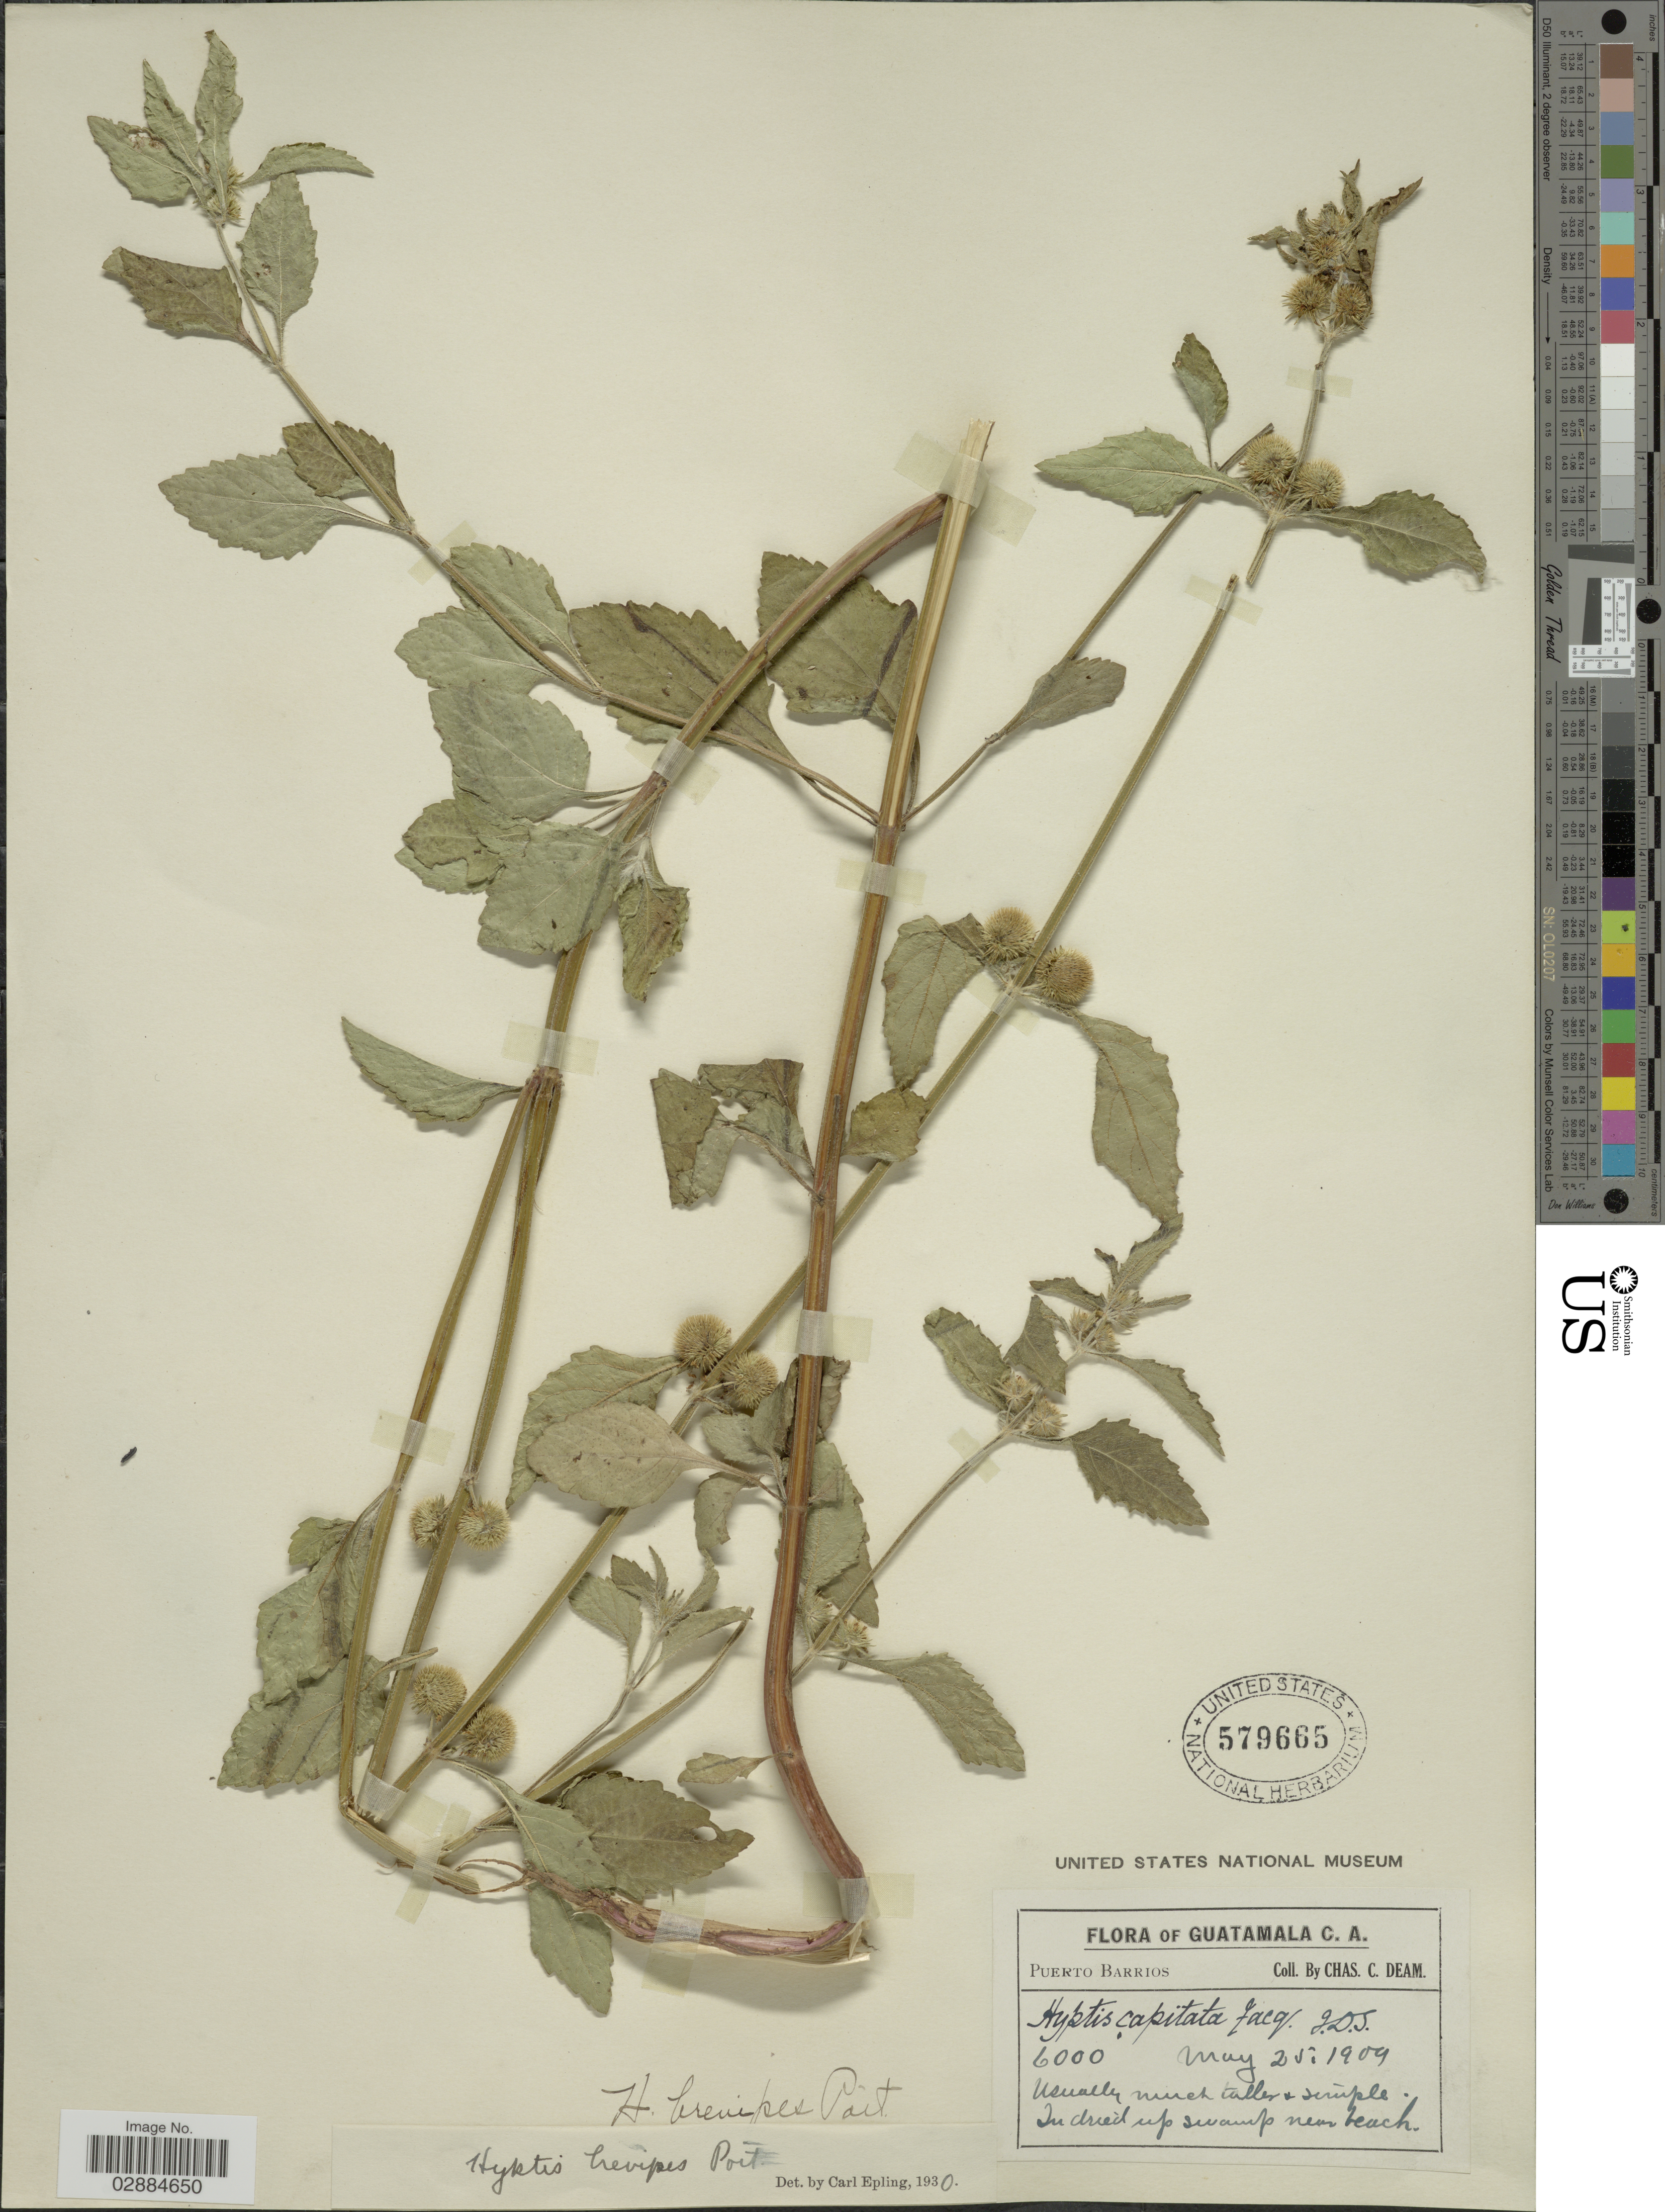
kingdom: Plantae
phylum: Tracheophyta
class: Magnoliopsida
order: Lamiales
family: Lamiaceae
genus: Hyptis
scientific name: Hyptis brevipes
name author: Poit.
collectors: C. Deam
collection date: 1909-05-25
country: Guatemala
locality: In dried up swamp near beach.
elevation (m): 1829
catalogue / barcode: US 579665